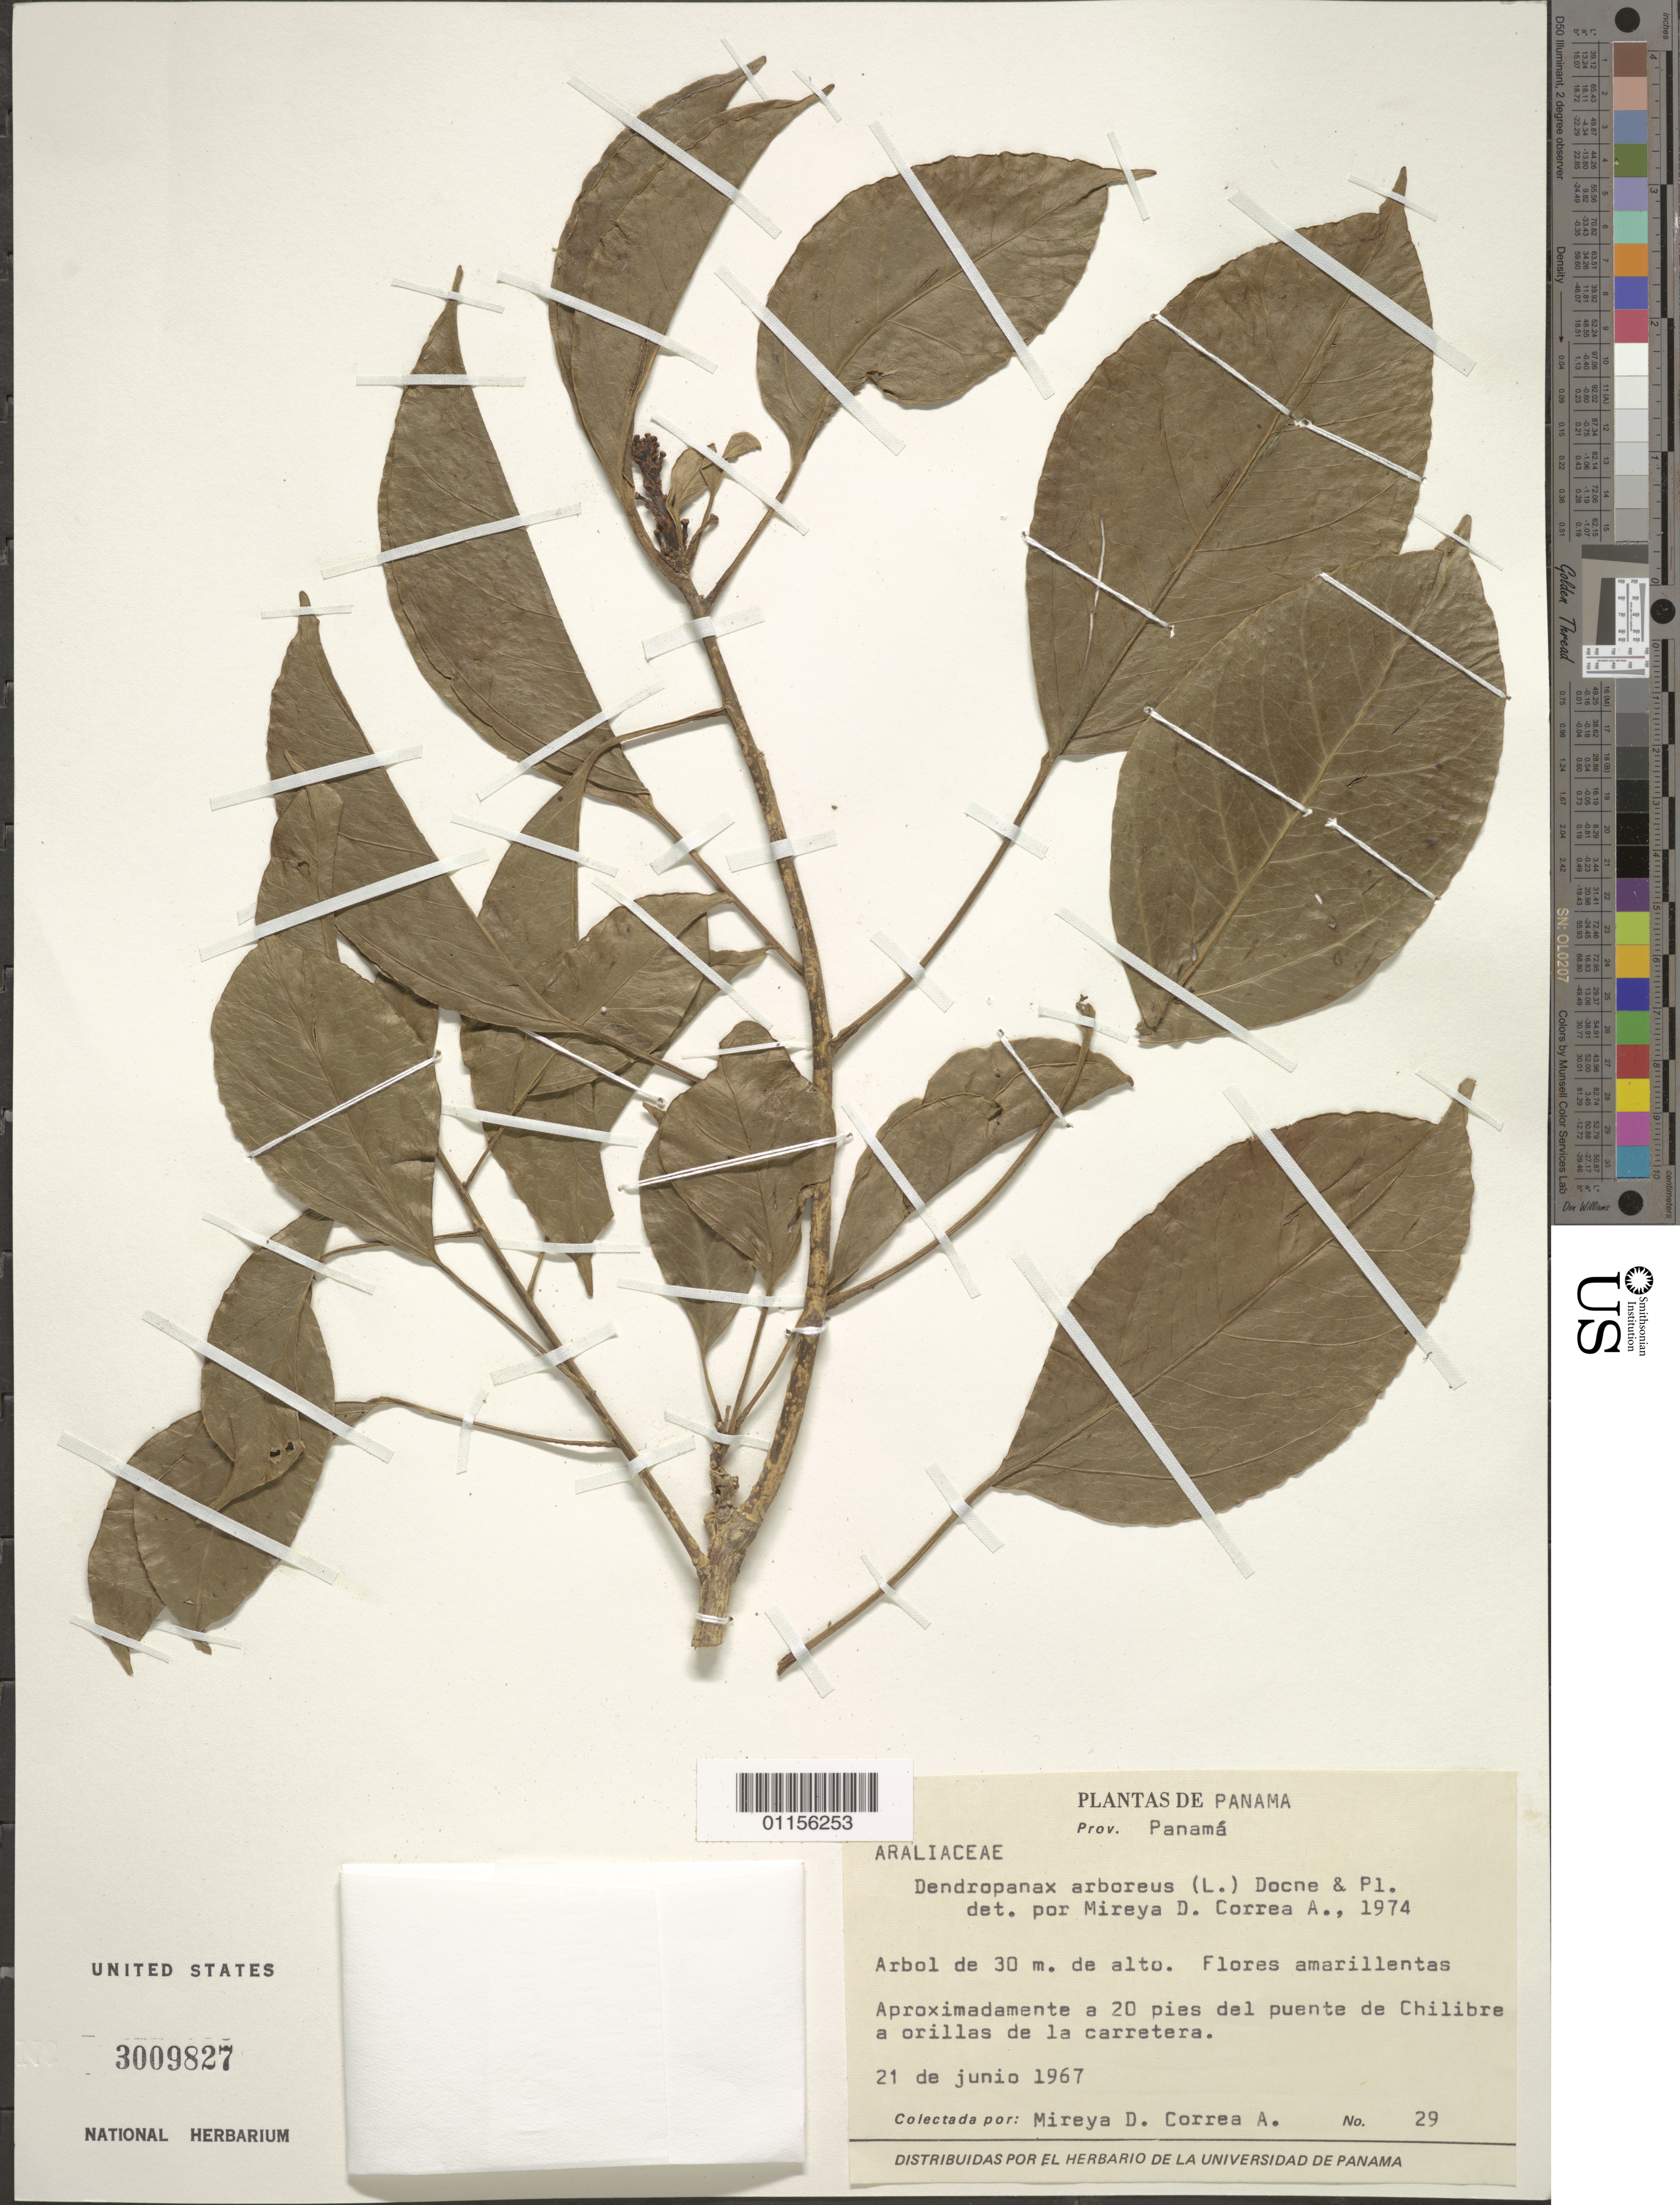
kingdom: Plantae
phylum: Tracheophyta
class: Magnoliopsida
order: Apiales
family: Araliaceae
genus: Dendropanax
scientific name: Dendropanax arboreus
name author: (L.) Decne. & Planch.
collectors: M. D. Corrêa-A.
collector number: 29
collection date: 1967-06-21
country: Panama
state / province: Panamá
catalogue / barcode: US 3009827